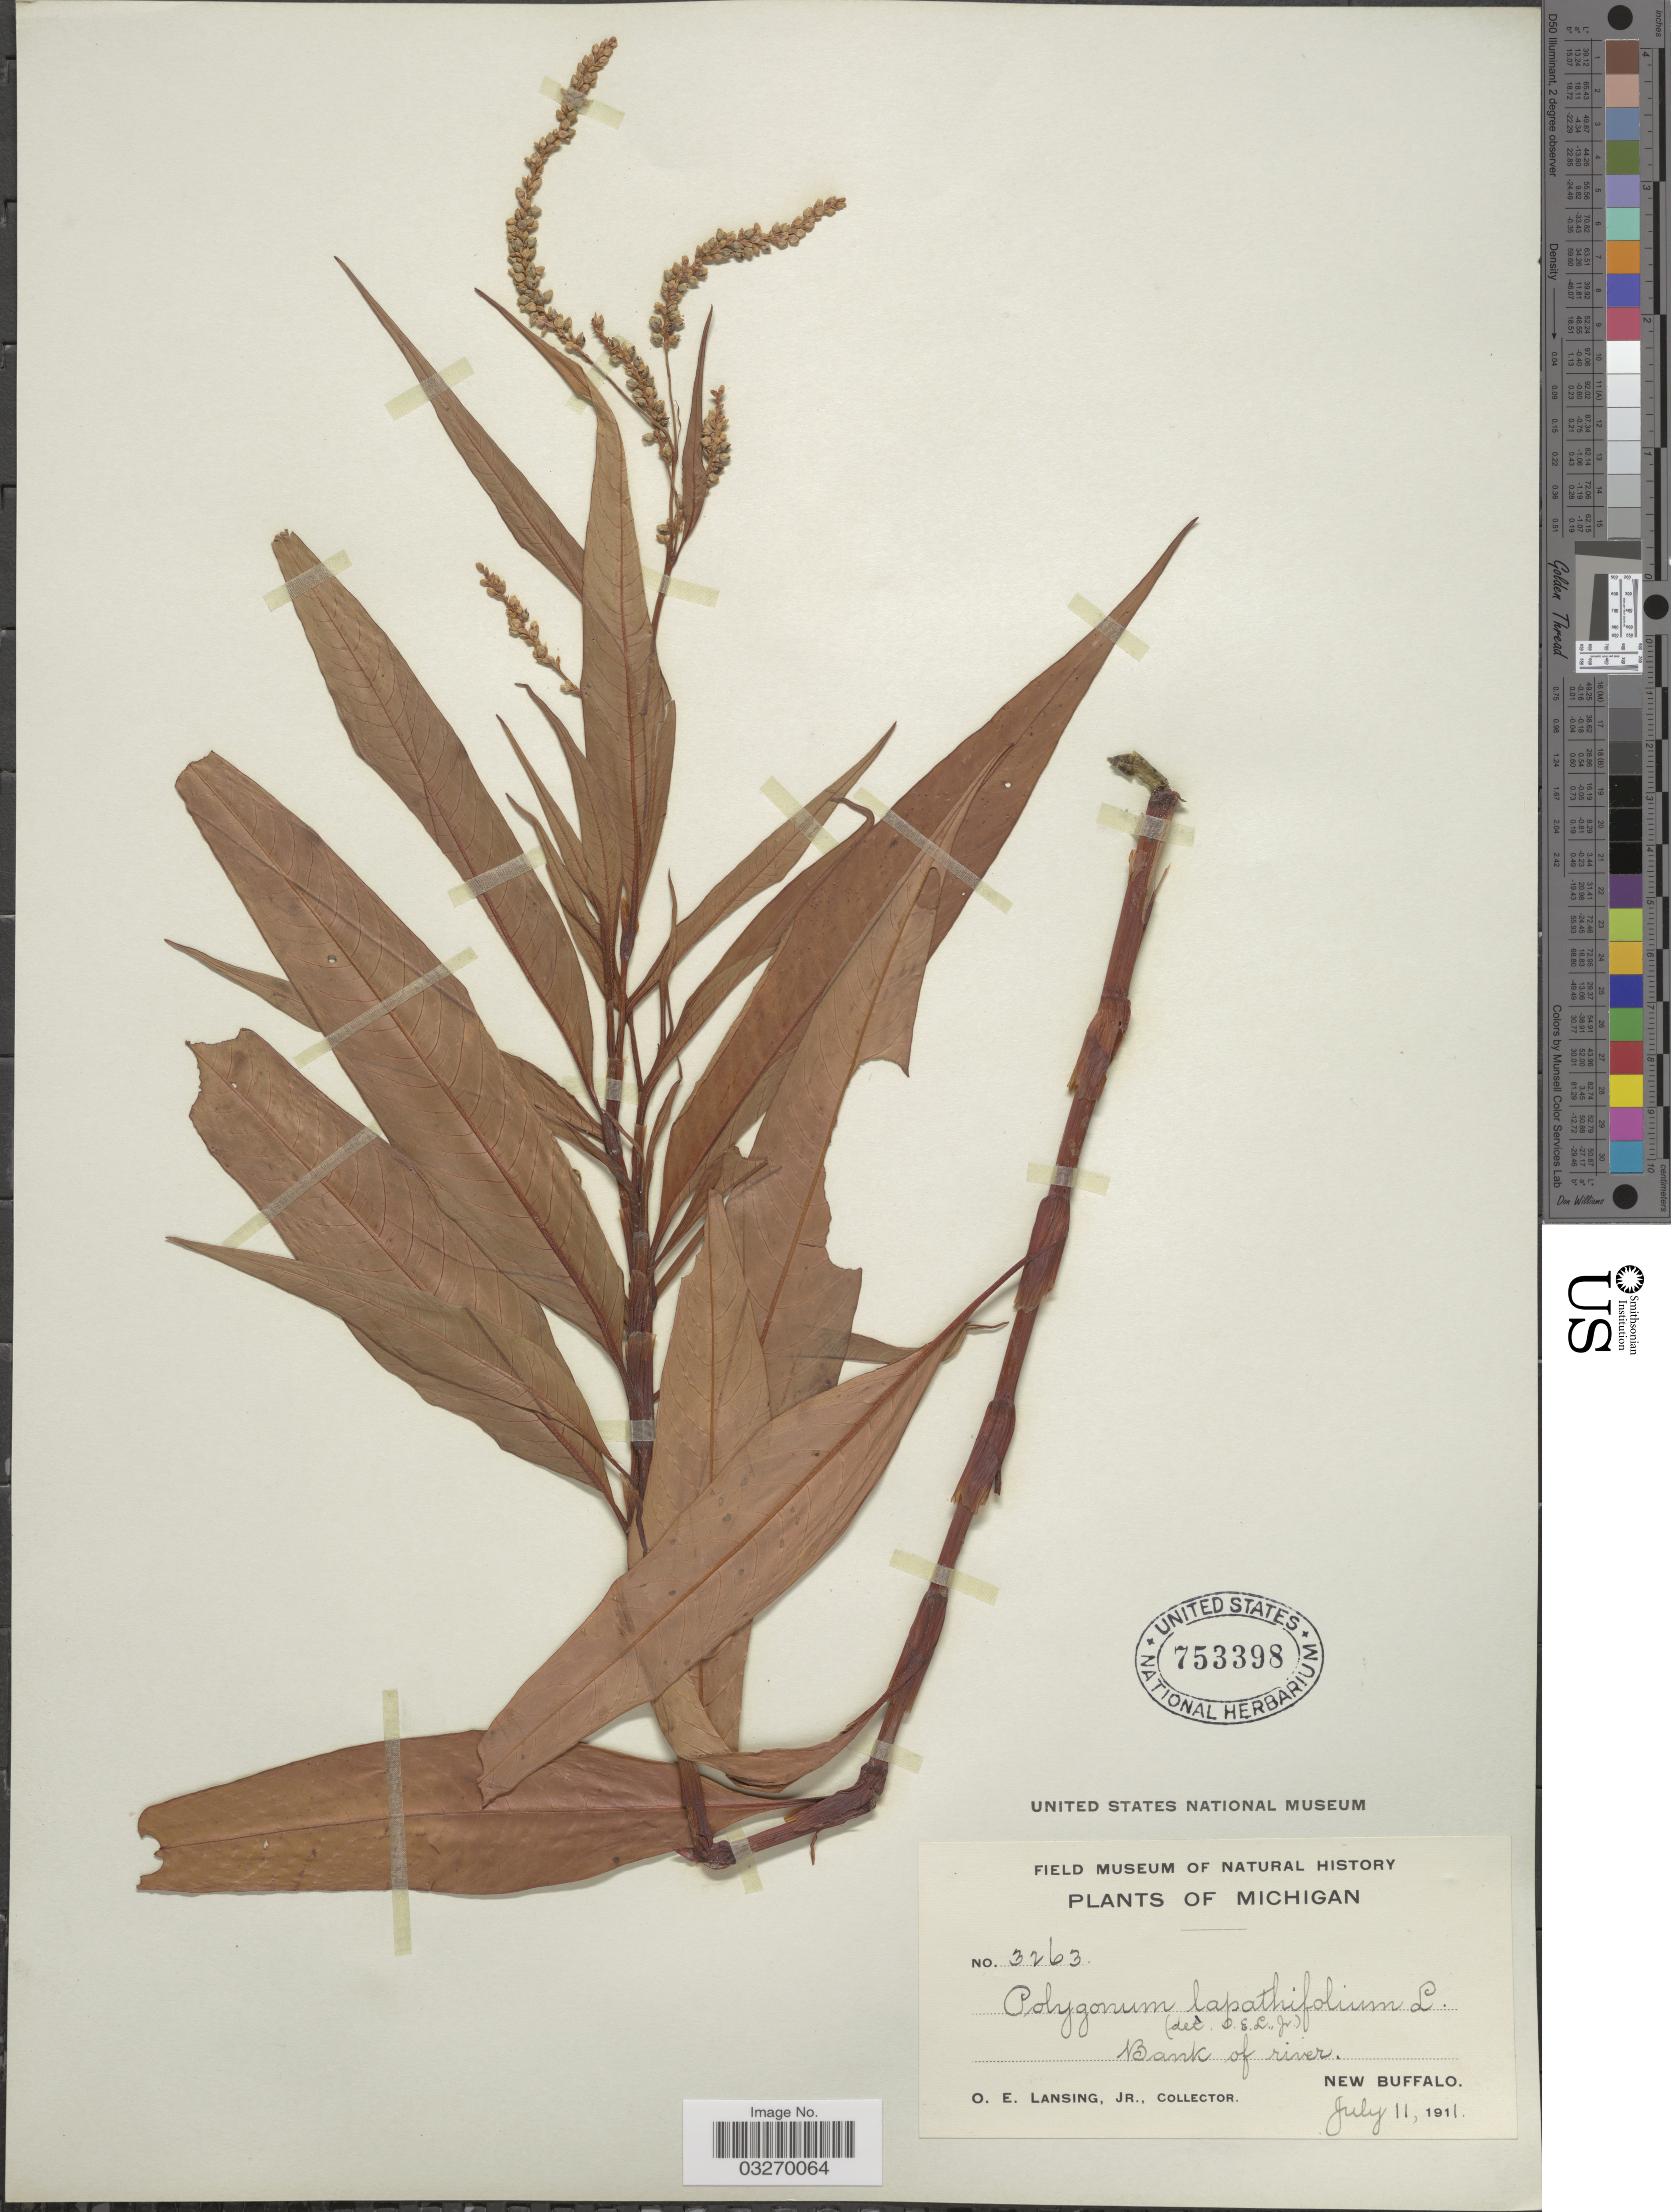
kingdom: Plantae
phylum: Tracheophyta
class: Magnoliopsida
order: Caryophyllales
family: Polygonaceae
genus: Persicaria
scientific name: Persicaria lapathifolia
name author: (L.) Delarbre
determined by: Atha, D. E.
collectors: O. Lansing Jr.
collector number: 3263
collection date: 1911-07-11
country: United States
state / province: Michigan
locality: Bank of river. New Buffalo.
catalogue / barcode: US 753398